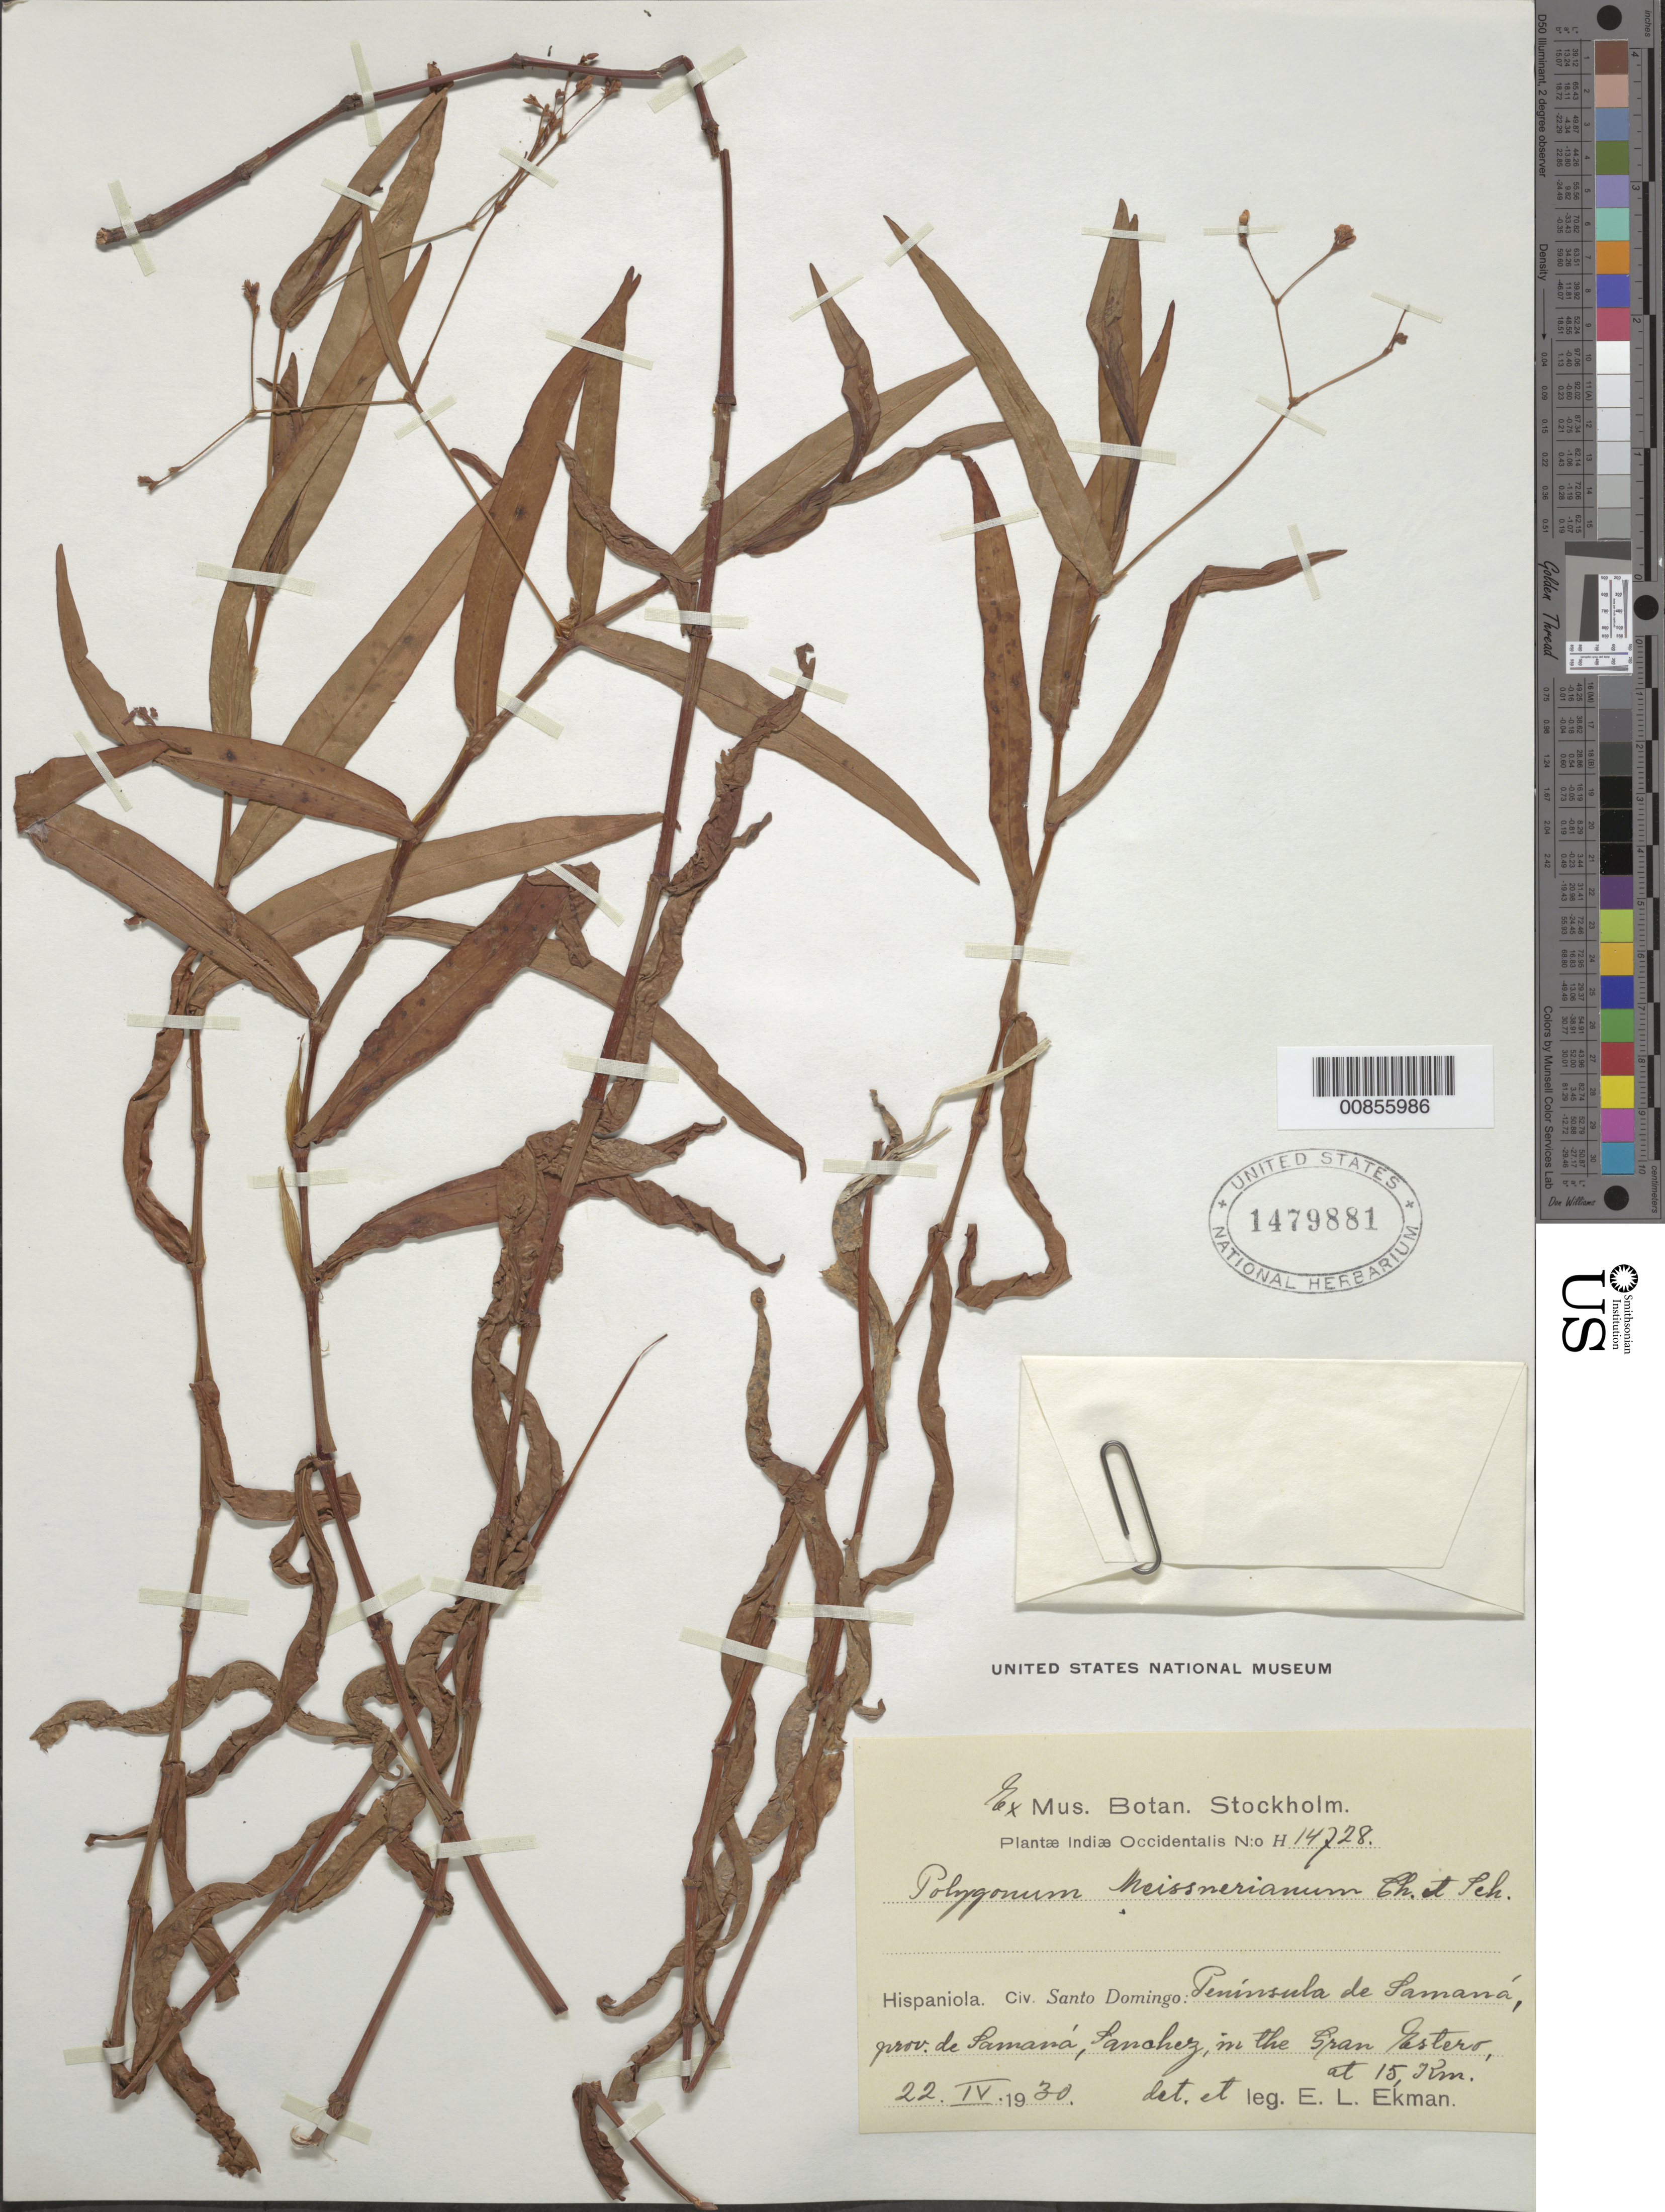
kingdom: Plantae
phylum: Tracheophyta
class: Magnoliopsida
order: Caryophyllales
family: Polygonaceae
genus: Polygonum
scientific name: Polygonum meissnerianum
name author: Cham. ex Schltdl.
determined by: Ekman, E. L.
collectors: E. L. Ekman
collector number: H 14728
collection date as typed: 22 Apr 1930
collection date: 1930-04-22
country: Dominican Republic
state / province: Samana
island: Hispaniola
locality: Península de Samaná, Sánchez, in the Gran Estero, at 15 km.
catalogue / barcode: US 1479881